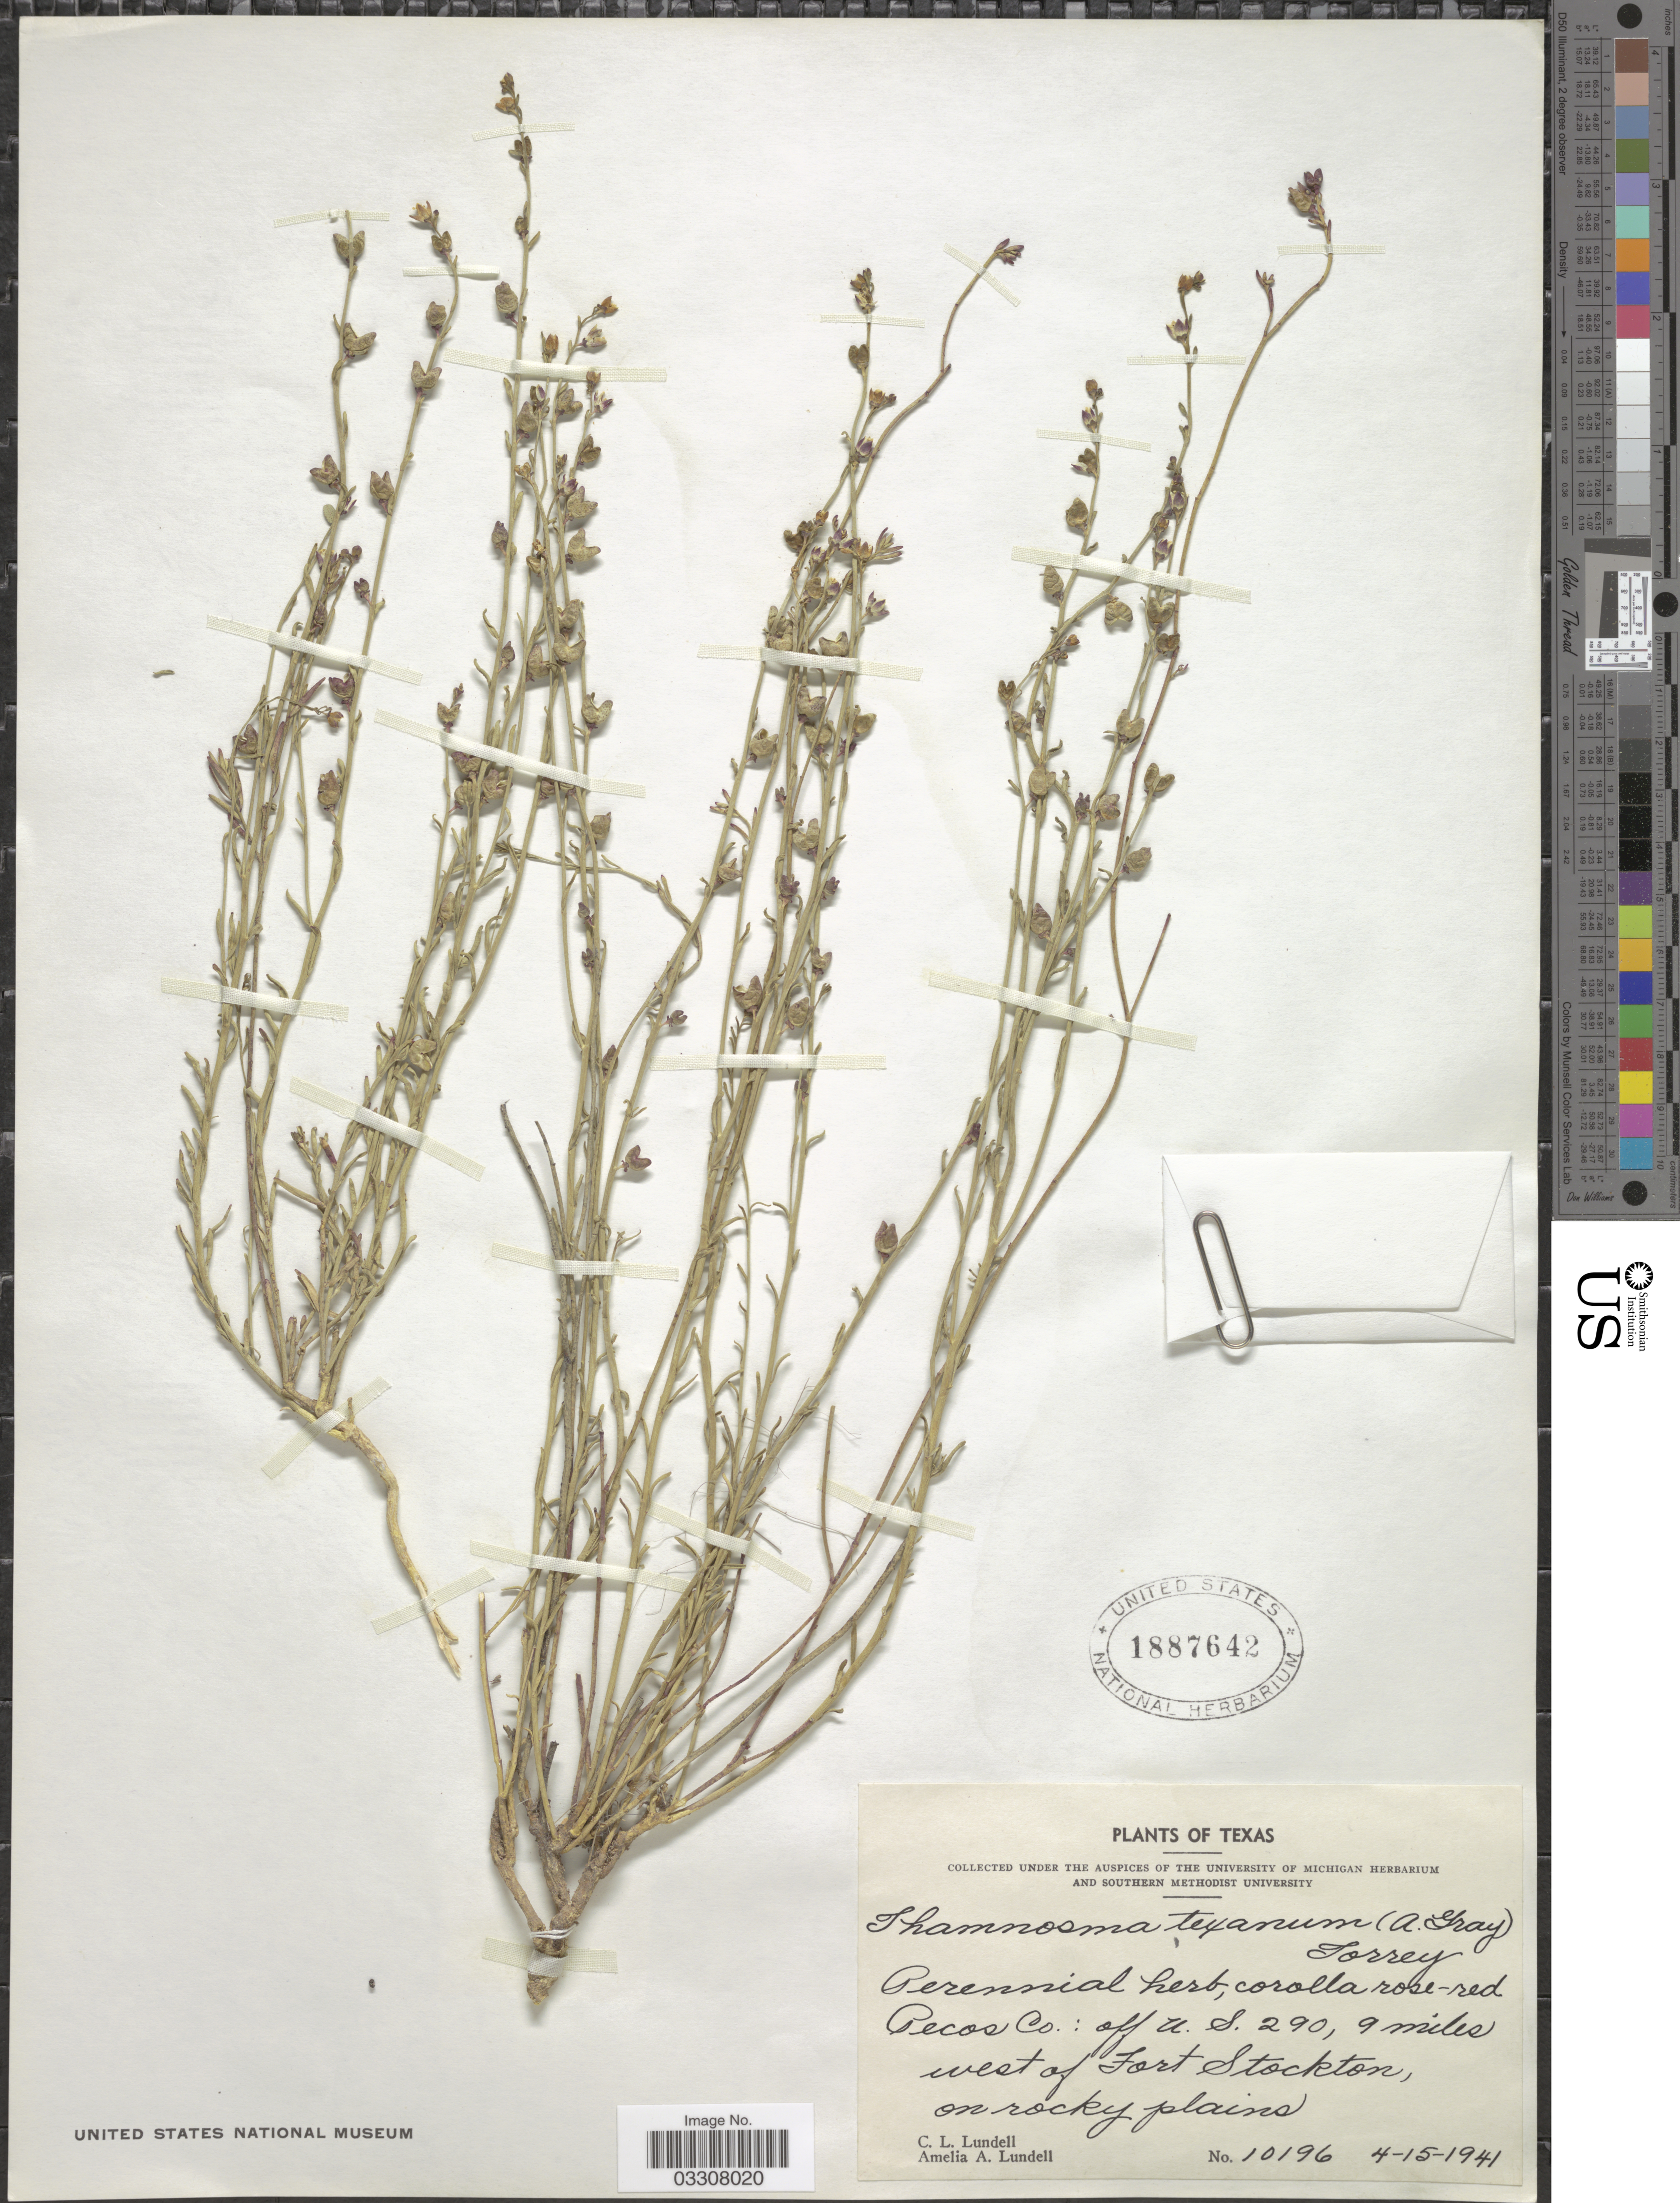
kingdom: Plantae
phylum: Tracheophyta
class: Magnoliopsida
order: Sapindales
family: Rutaceae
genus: Thamnosma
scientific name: Thamnosma texana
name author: (A. Gray) Torr.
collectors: C. L. Lundell & A. A. Lundell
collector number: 10196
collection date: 1941-04-15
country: United States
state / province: Texas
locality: Pecos Co.: off U.S. 290, 9 miles west of Fort Stockton, on rocky plain.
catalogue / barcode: US 1887642